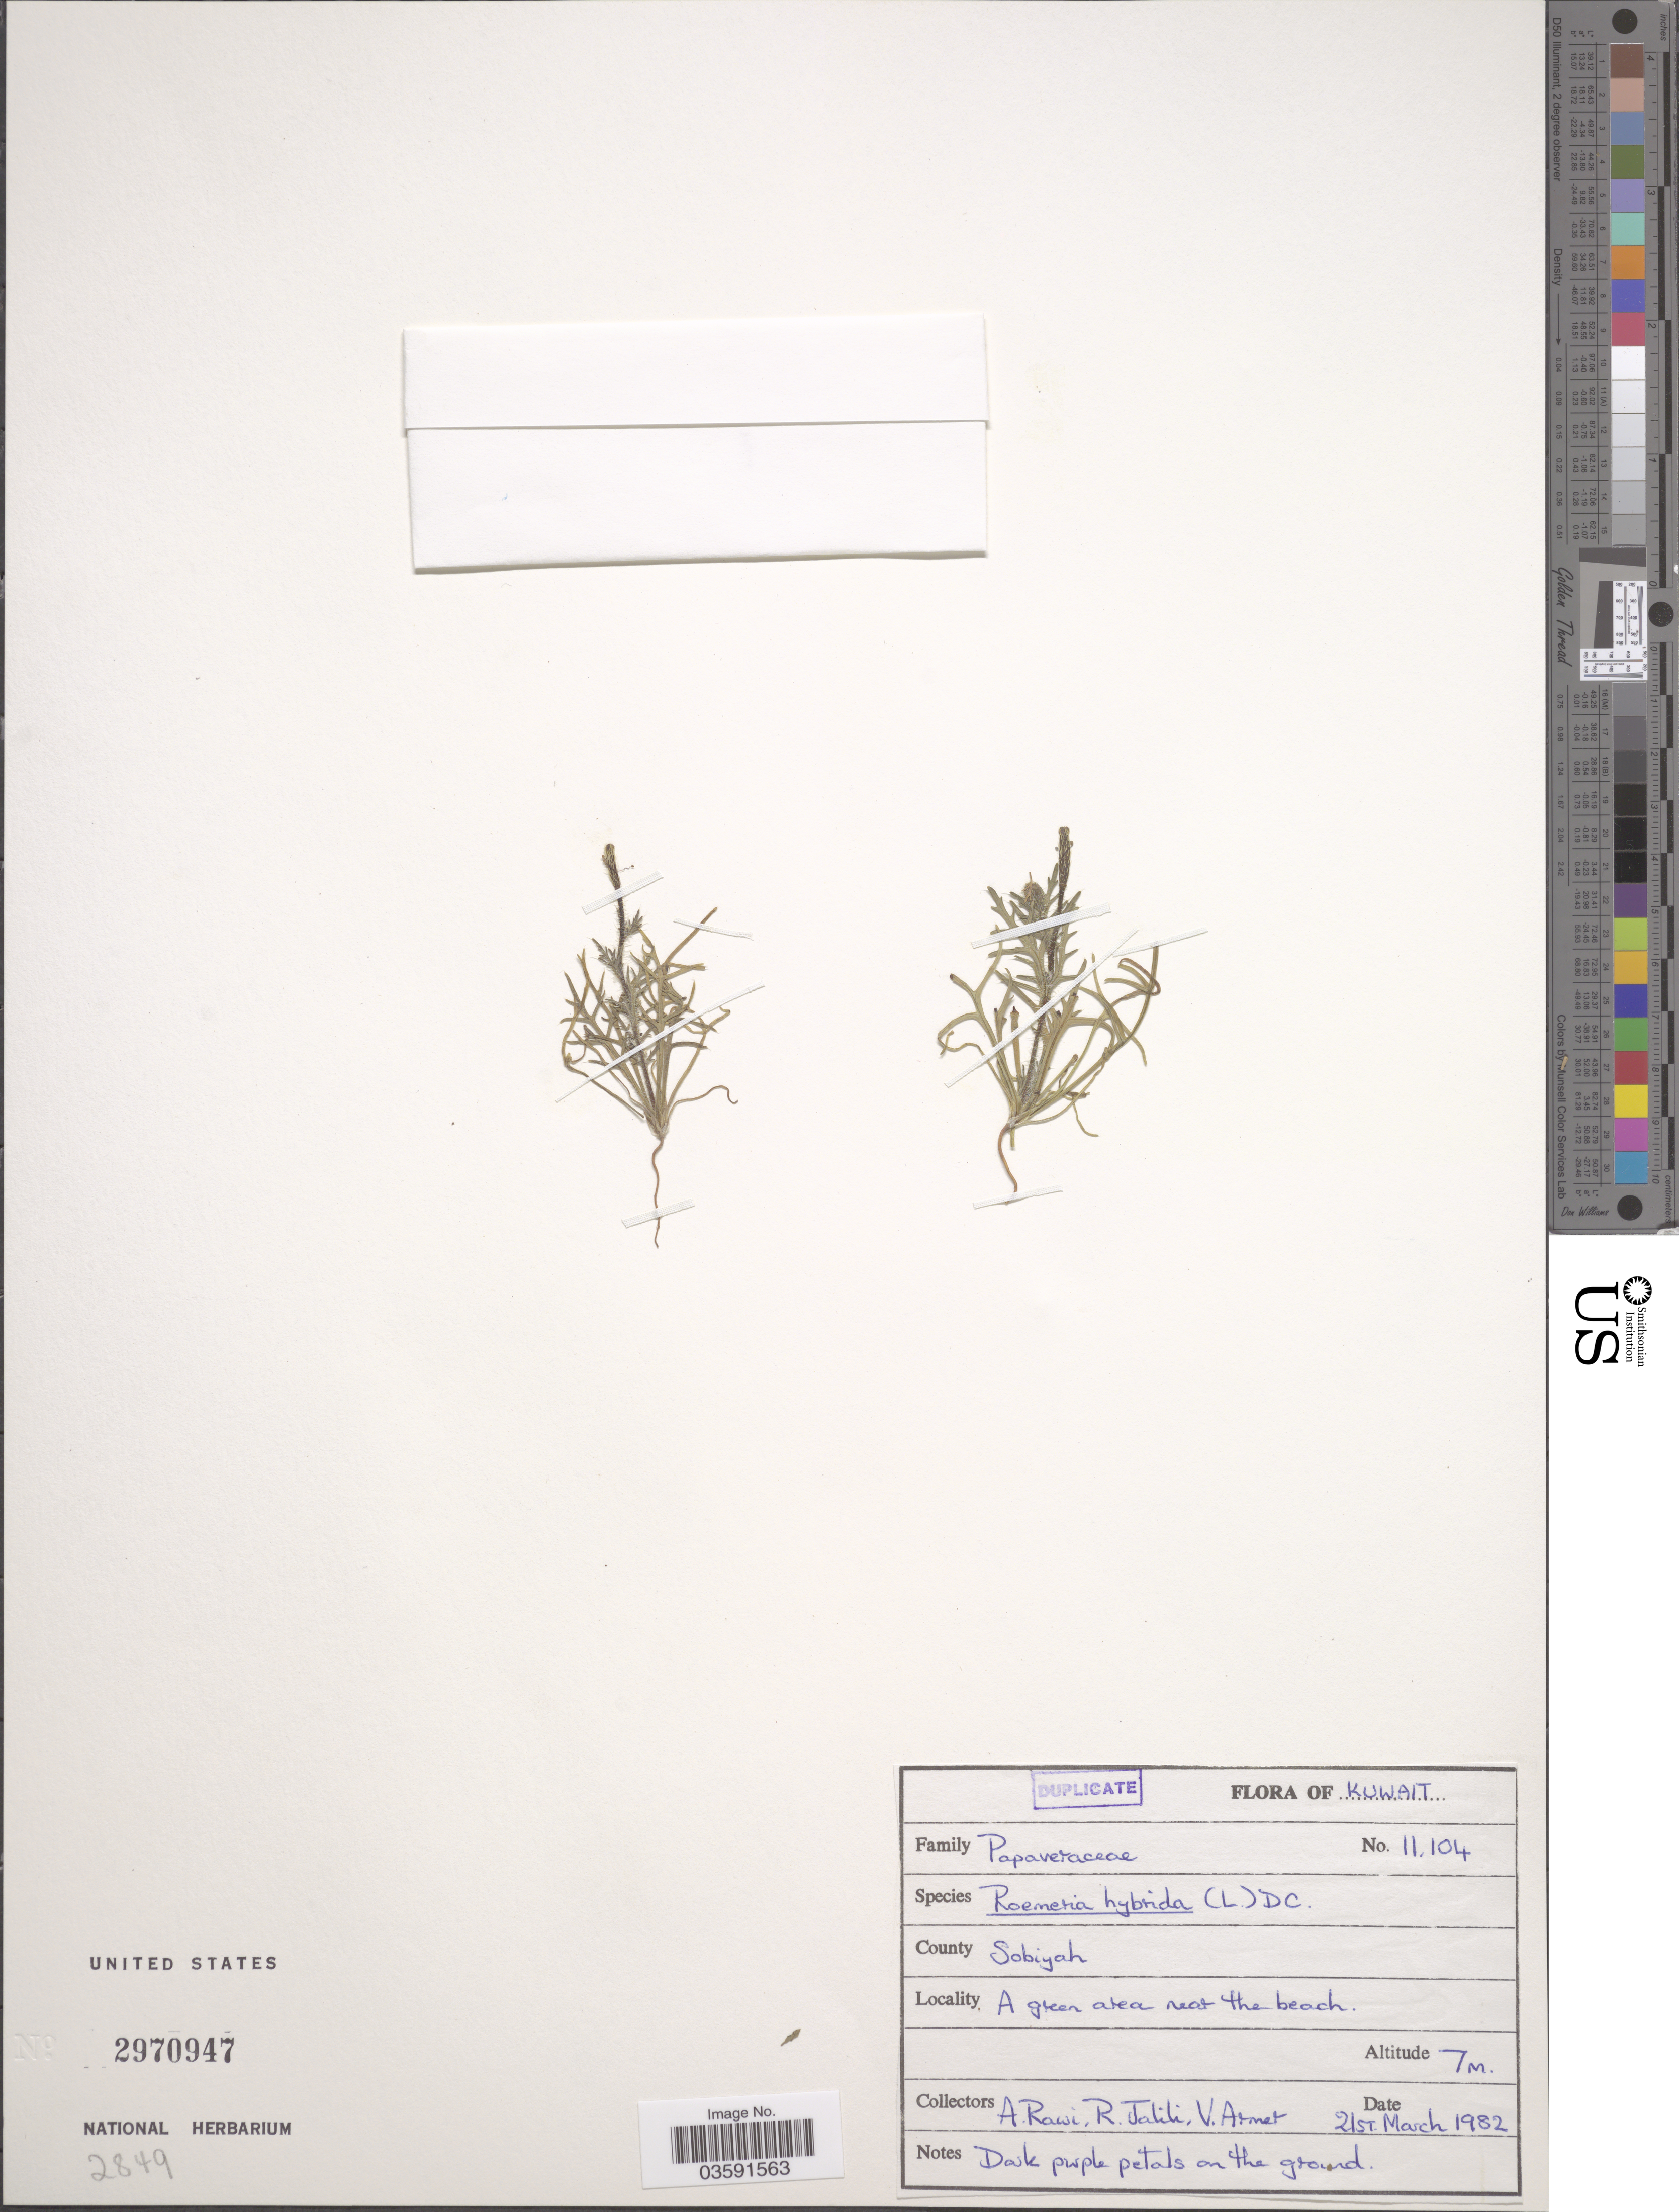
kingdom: Plantae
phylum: Tracheophyta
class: Magnoliopsida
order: Ranunculales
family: Papaveraceae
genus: Papaver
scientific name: Papaver dodecandrum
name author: (Forssk.) Medik.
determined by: Strong, M. T., (US), Smithsonian Institution - National Museum of Natural History (UNITED STATES)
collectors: A. Rawi, R. Jalili & V. Armet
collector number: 11104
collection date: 1982-03-21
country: Kuwait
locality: County Sobiyah. A green area near the beach.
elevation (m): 7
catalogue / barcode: US 2970947